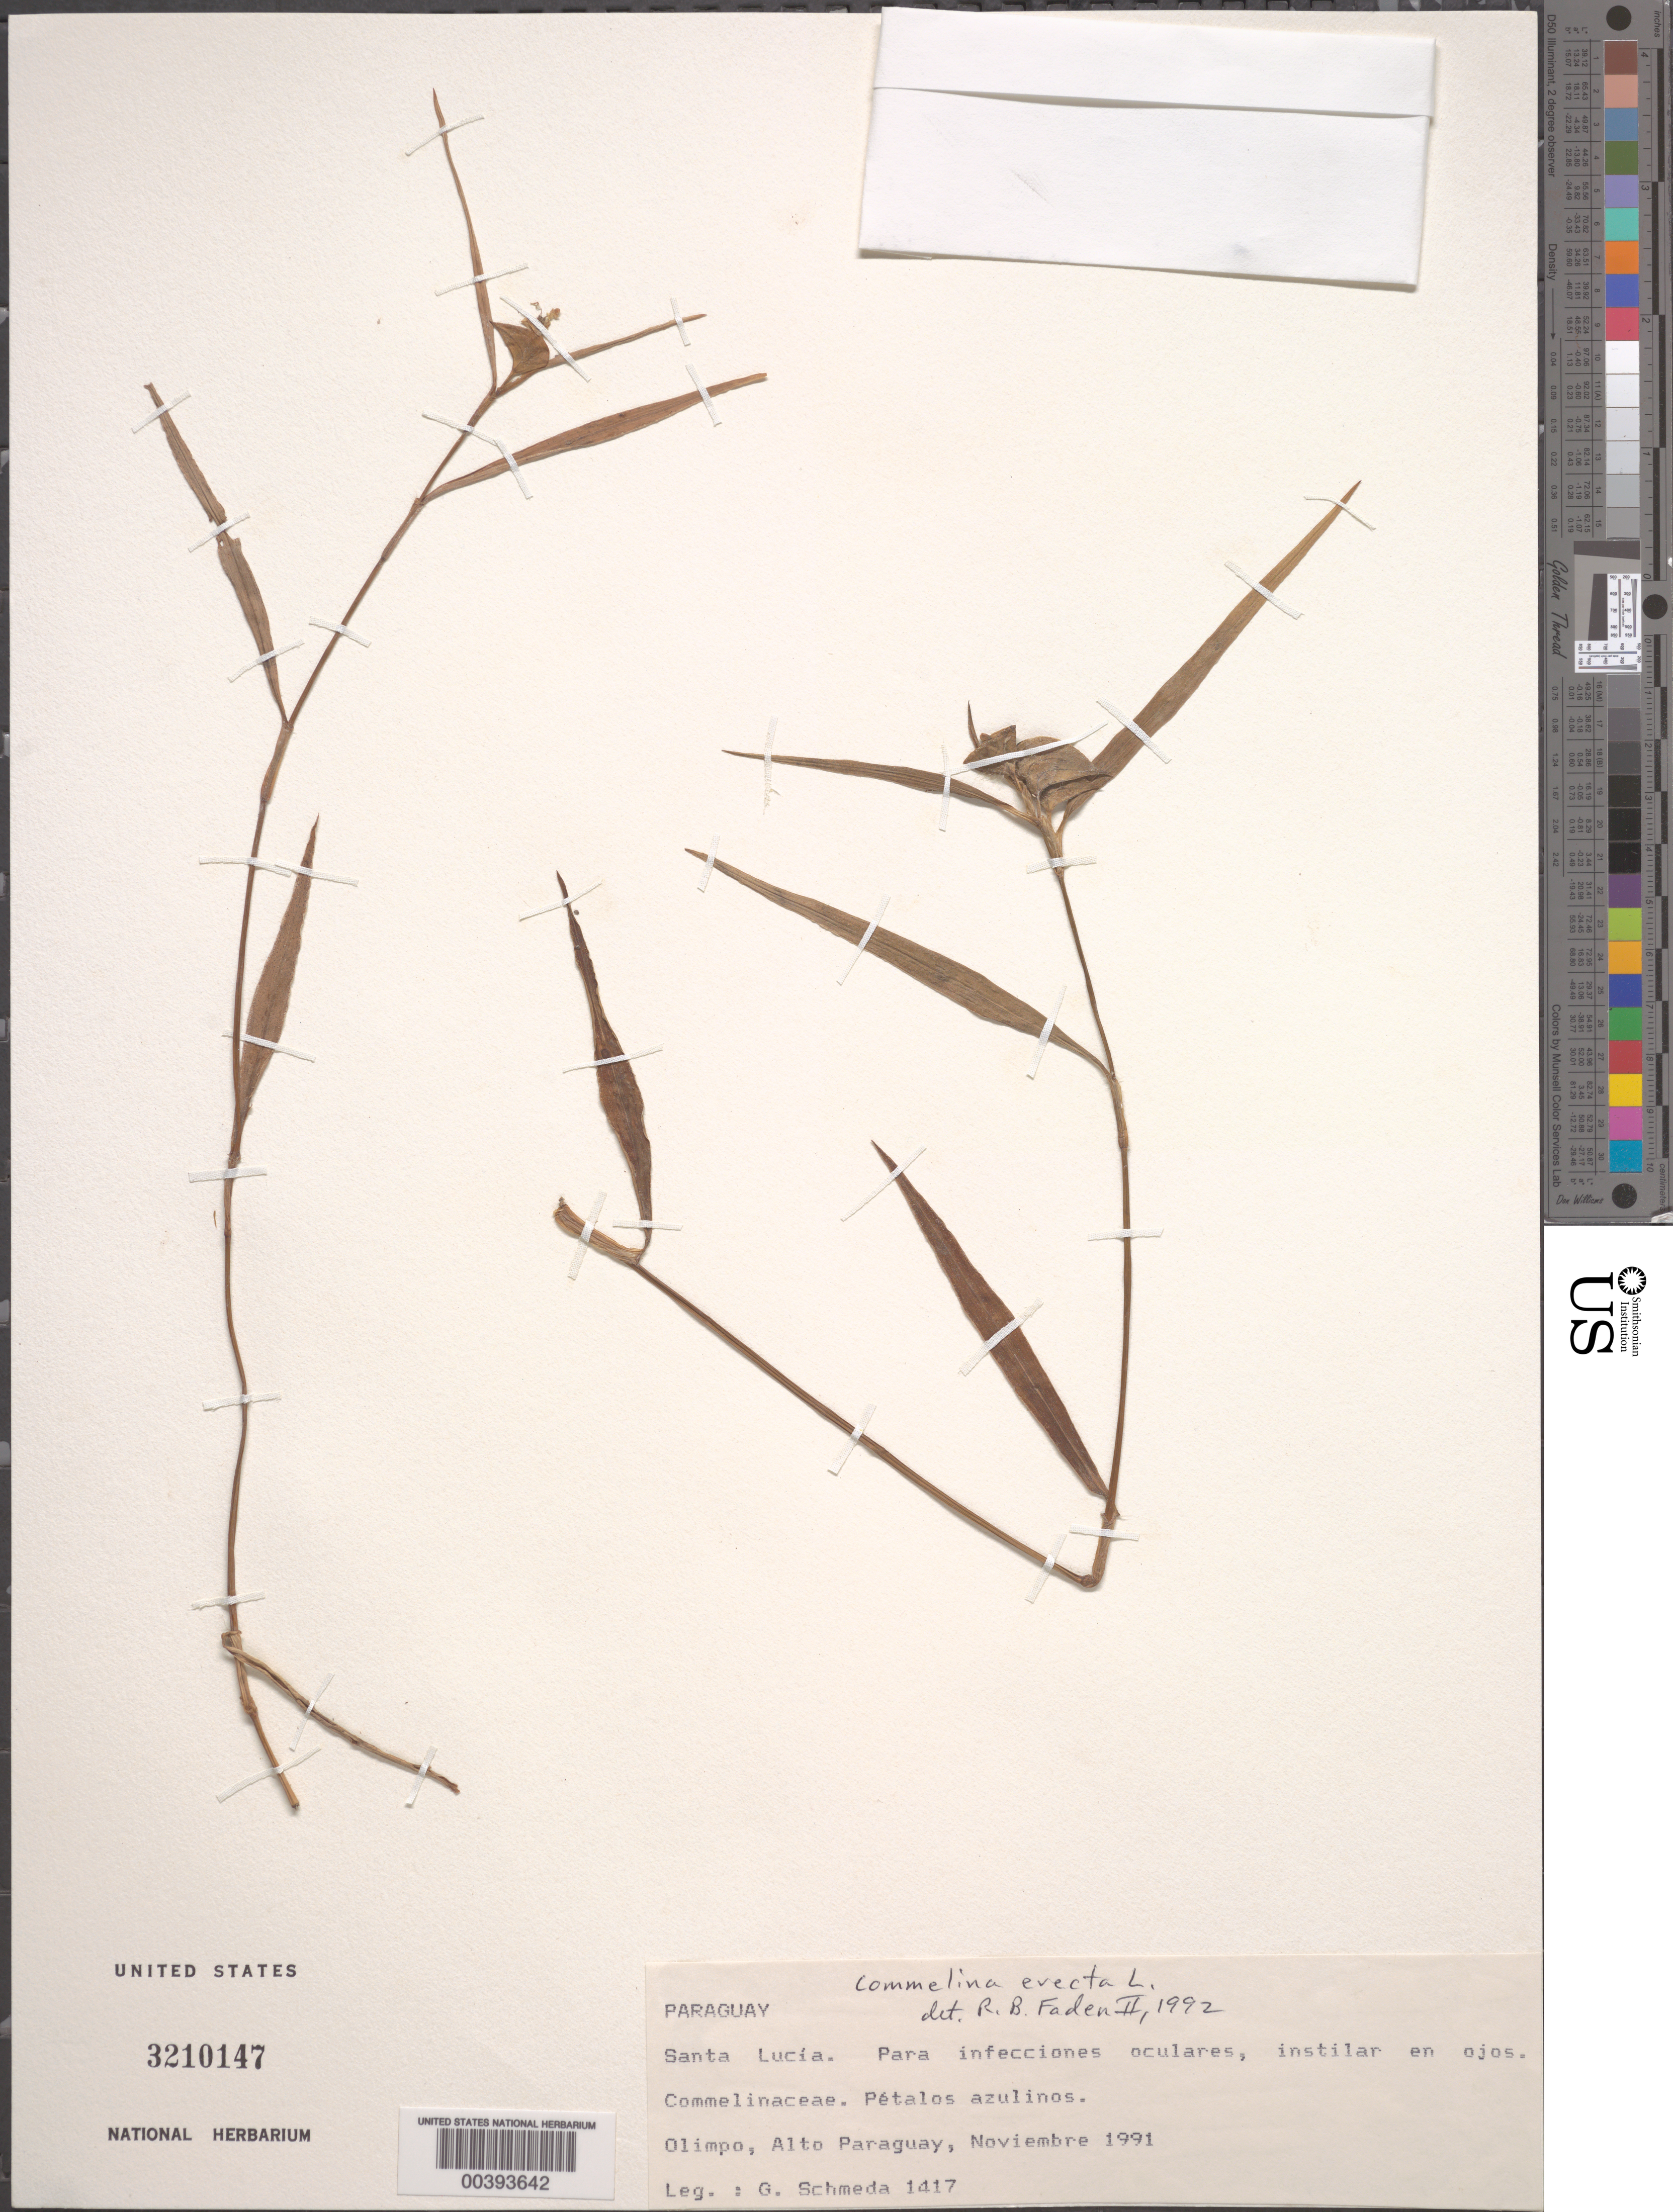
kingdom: Plantae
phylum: Tracheophyta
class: Liliopsida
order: Commelinales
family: Commelinaceae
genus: Commelina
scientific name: Commelina erecta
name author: L.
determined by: Faden, Robert B., (US), Smithsonian Institution - National Museum of Natural History (UNITED STATES)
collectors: G. Schmeda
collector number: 1417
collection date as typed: Nov 1991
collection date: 1991-11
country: Paraguay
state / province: Alto Paraguay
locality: Olimpo, santa lucia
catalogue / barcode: US 3210147